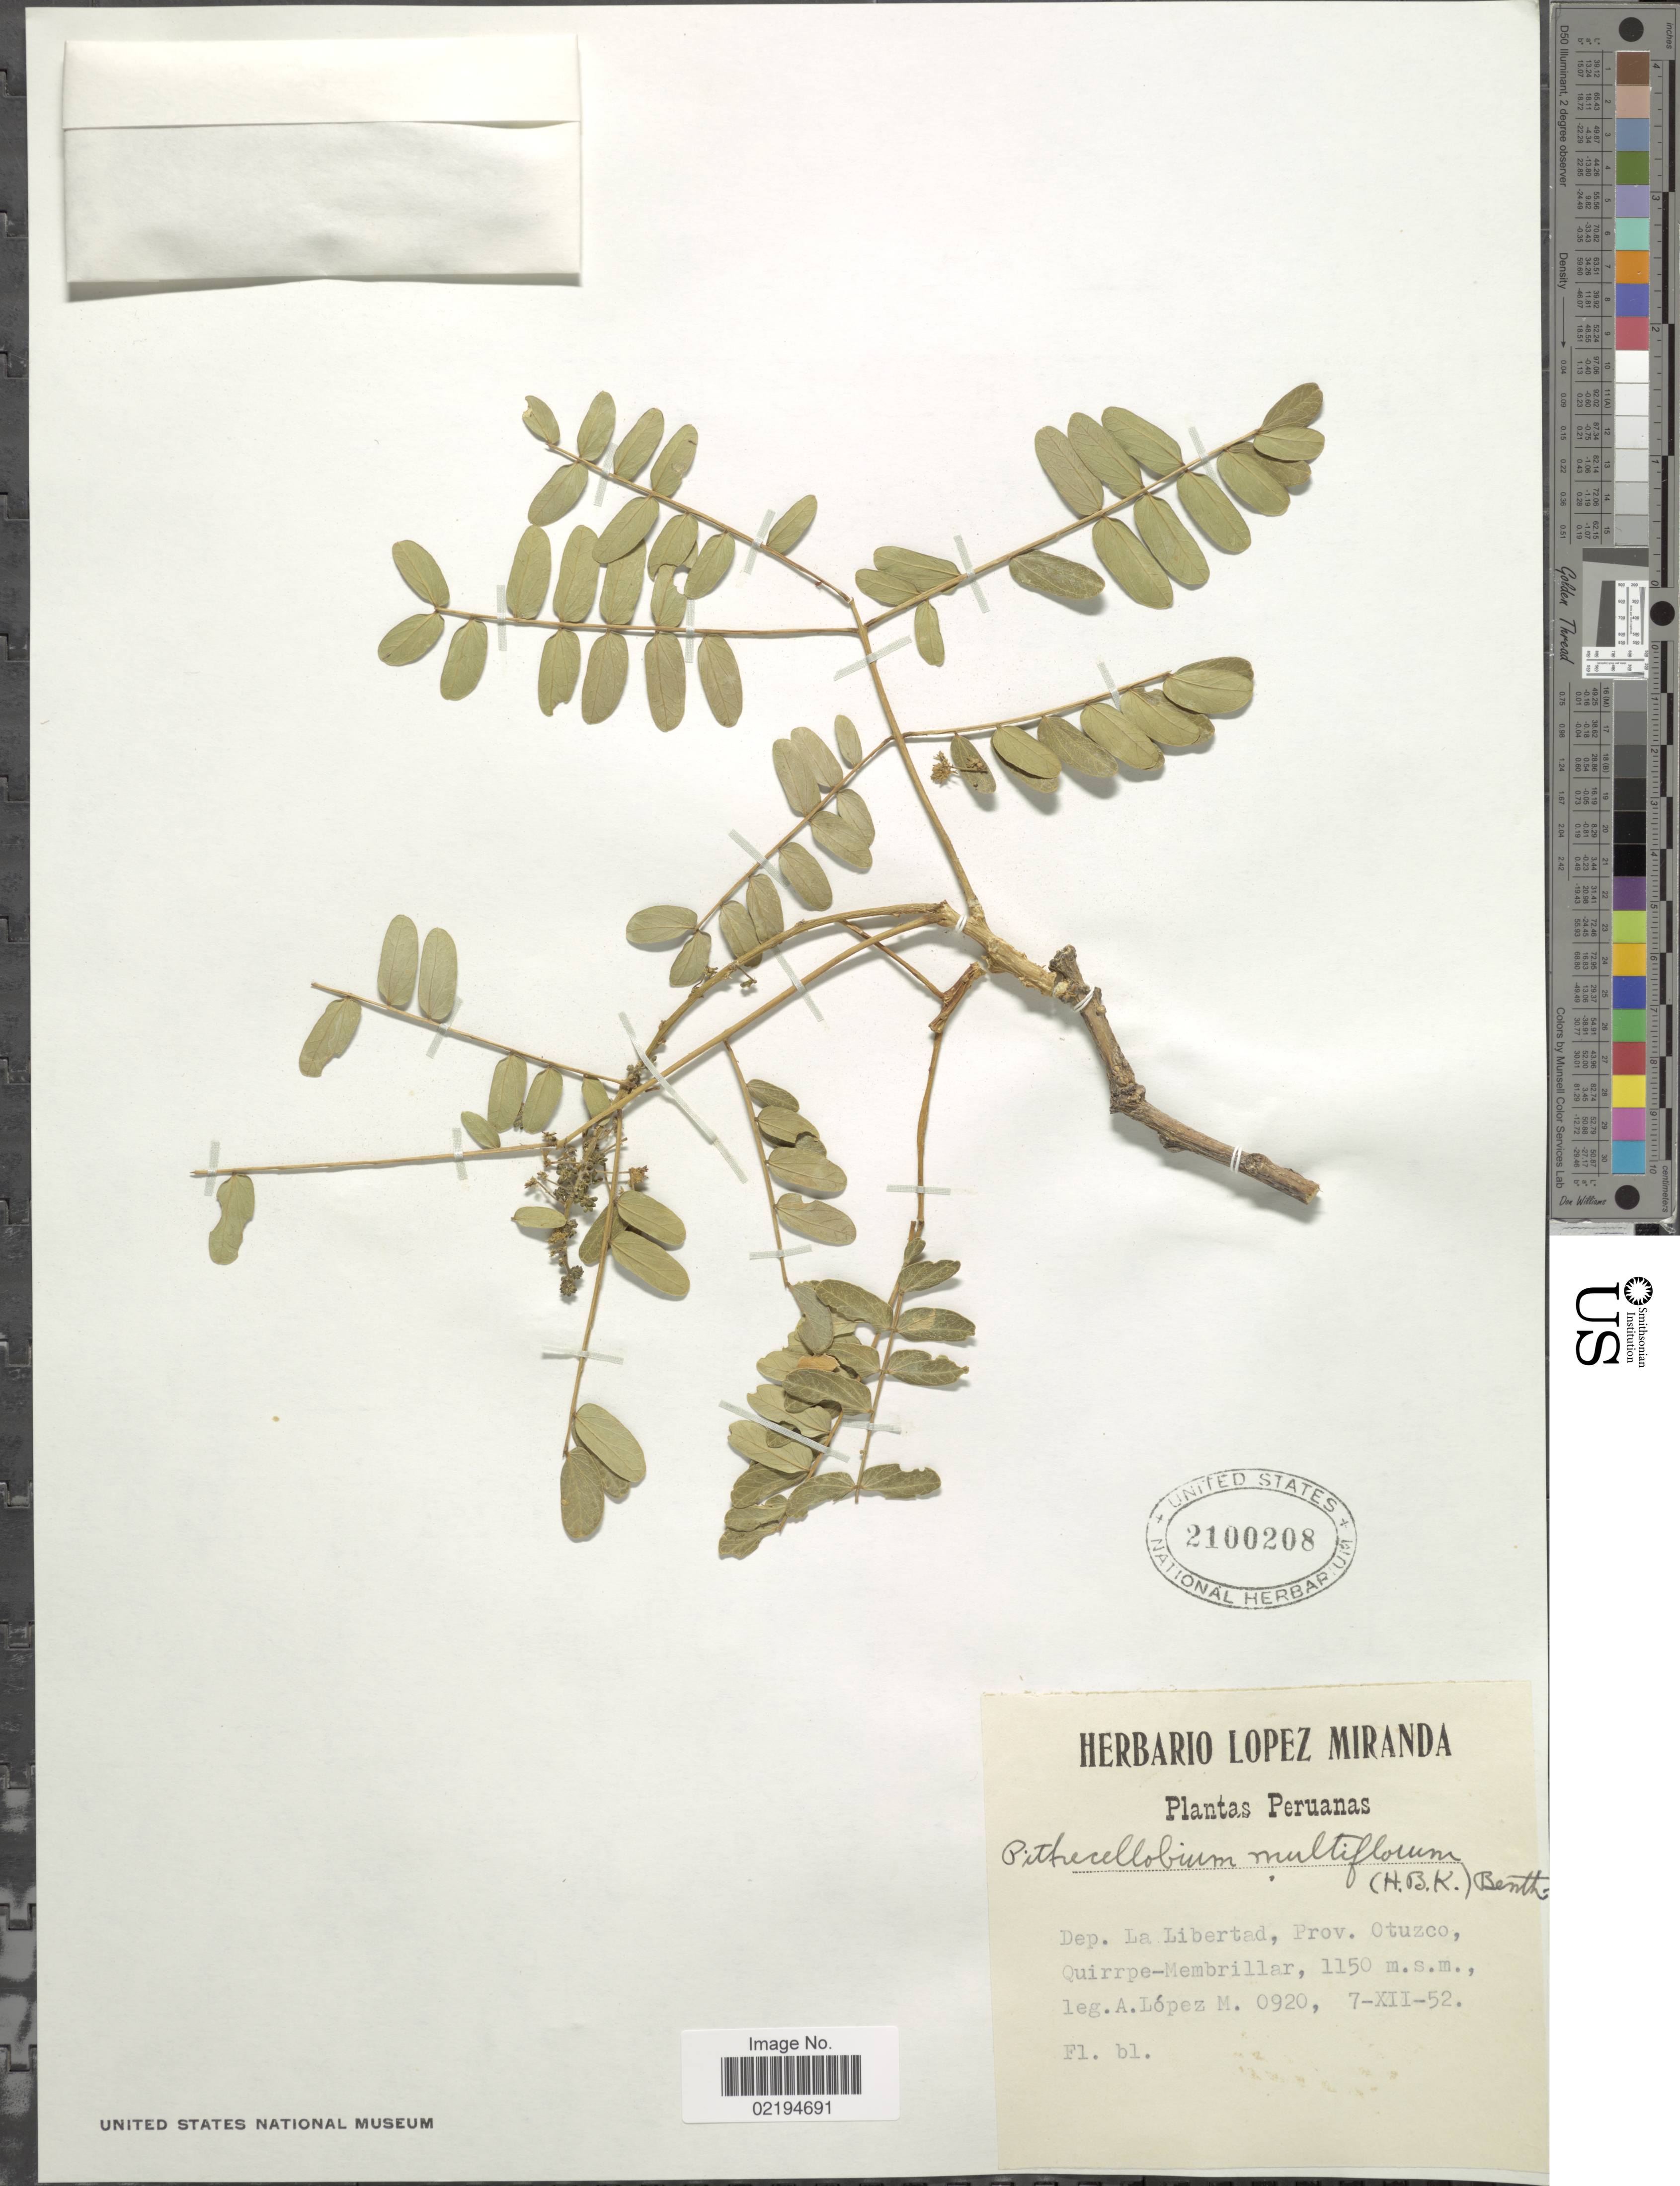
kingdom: Plantae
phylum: Tracheophyta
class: Magnoliopsida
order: Fabales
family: Fabaceae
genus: Pseudalbizzia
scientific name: Pseudalbizzia multiflora var. multiflora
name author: (Kunth) Koenen & Duno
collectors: A. López M.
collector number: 0920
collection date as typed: Transcribed d/m/y: 7/12/52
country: Peru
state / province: La Libertad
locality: Prov. Otuzco, Quirroe-Membrillar.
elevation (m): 1150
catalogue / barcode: US 2100208